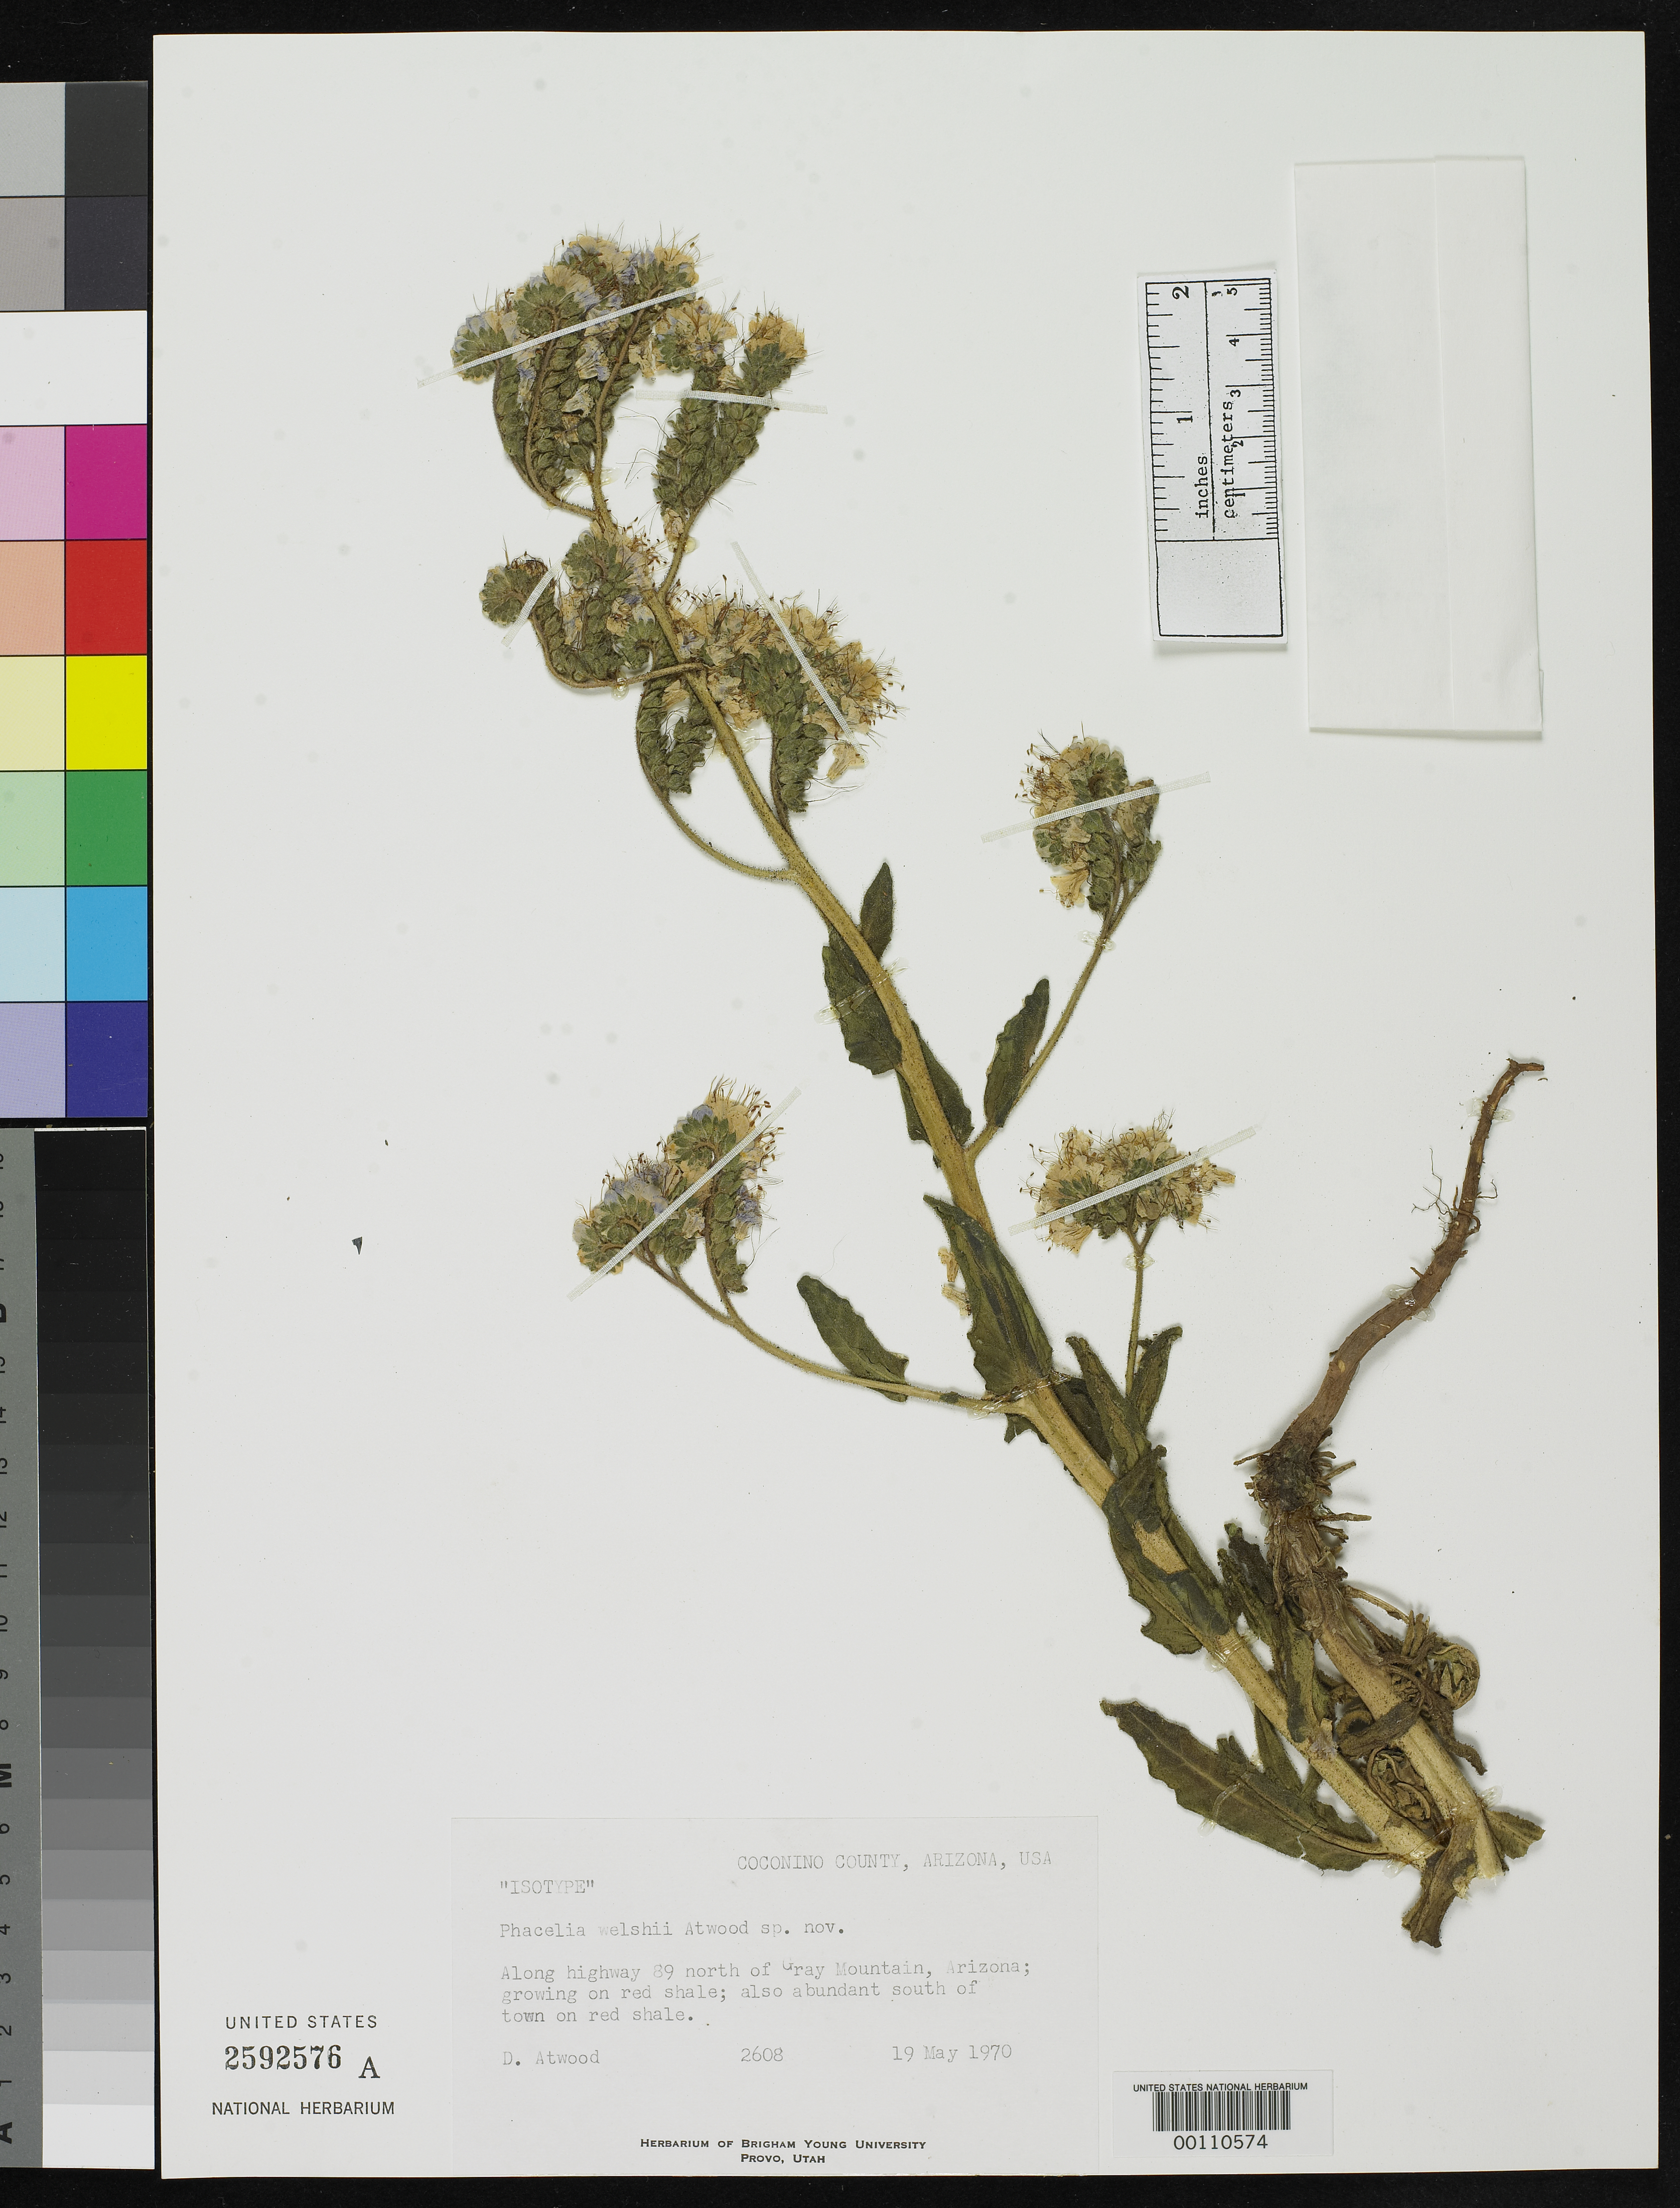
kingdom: Plantae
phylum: Tracheophyta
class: Magnoliopsida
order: Boraginales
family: Hydrophyllaceae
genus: Phacelia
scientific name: Phacelia welshii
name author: Atwood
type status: Isotype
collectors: N. Atwood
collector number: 2608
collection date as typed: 19 May 1970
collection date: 1970-05-19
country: United States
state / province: Arizona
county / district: Coconino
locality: Highway 89 N of Gray Mt.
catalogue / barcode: US 2592576A